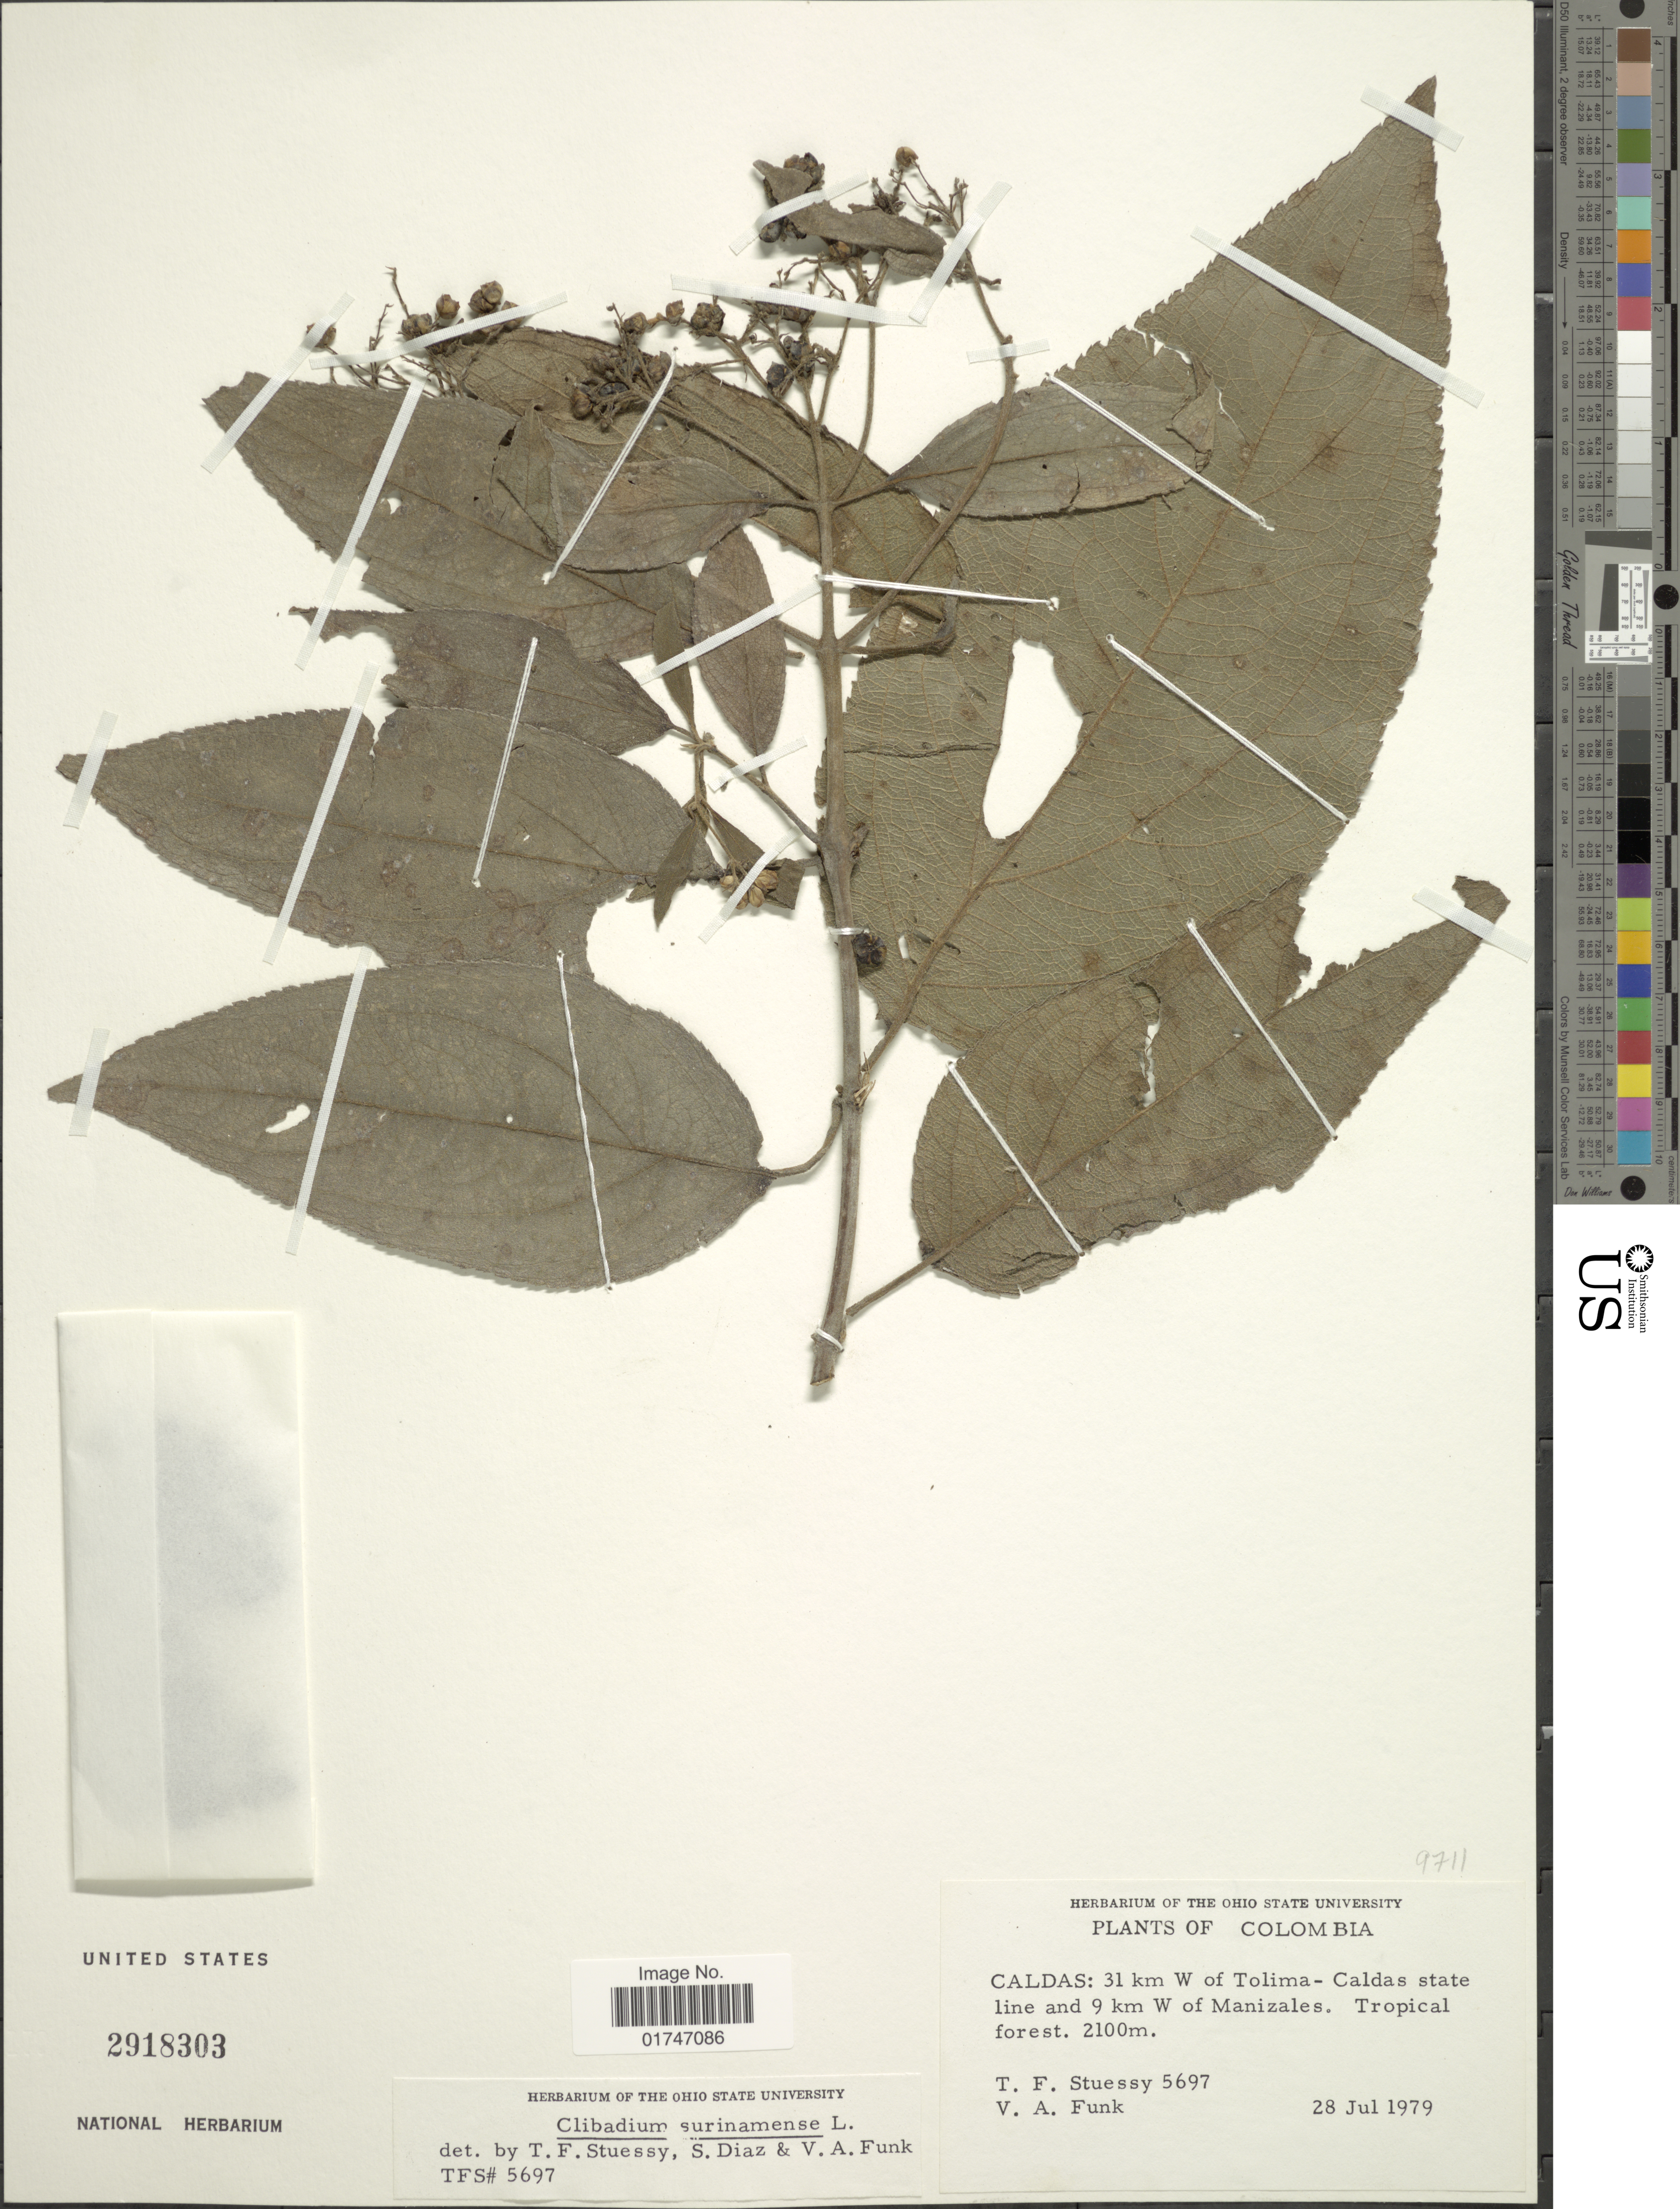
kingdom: Plantae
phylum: Tracheophyta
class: Magnoliopsida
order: Asterales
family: Asteraceae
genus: Clibadium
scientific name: Clibadium surinamense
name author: L.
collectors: T. Stuessy & V. Funk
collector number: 5697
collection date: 1979-07-28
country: Colombia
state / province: Caldas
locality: Caldas: 31 km W of Tolima - Caldas state line and 9 km W of Manizales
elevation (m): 2100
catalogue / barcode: US 2918303